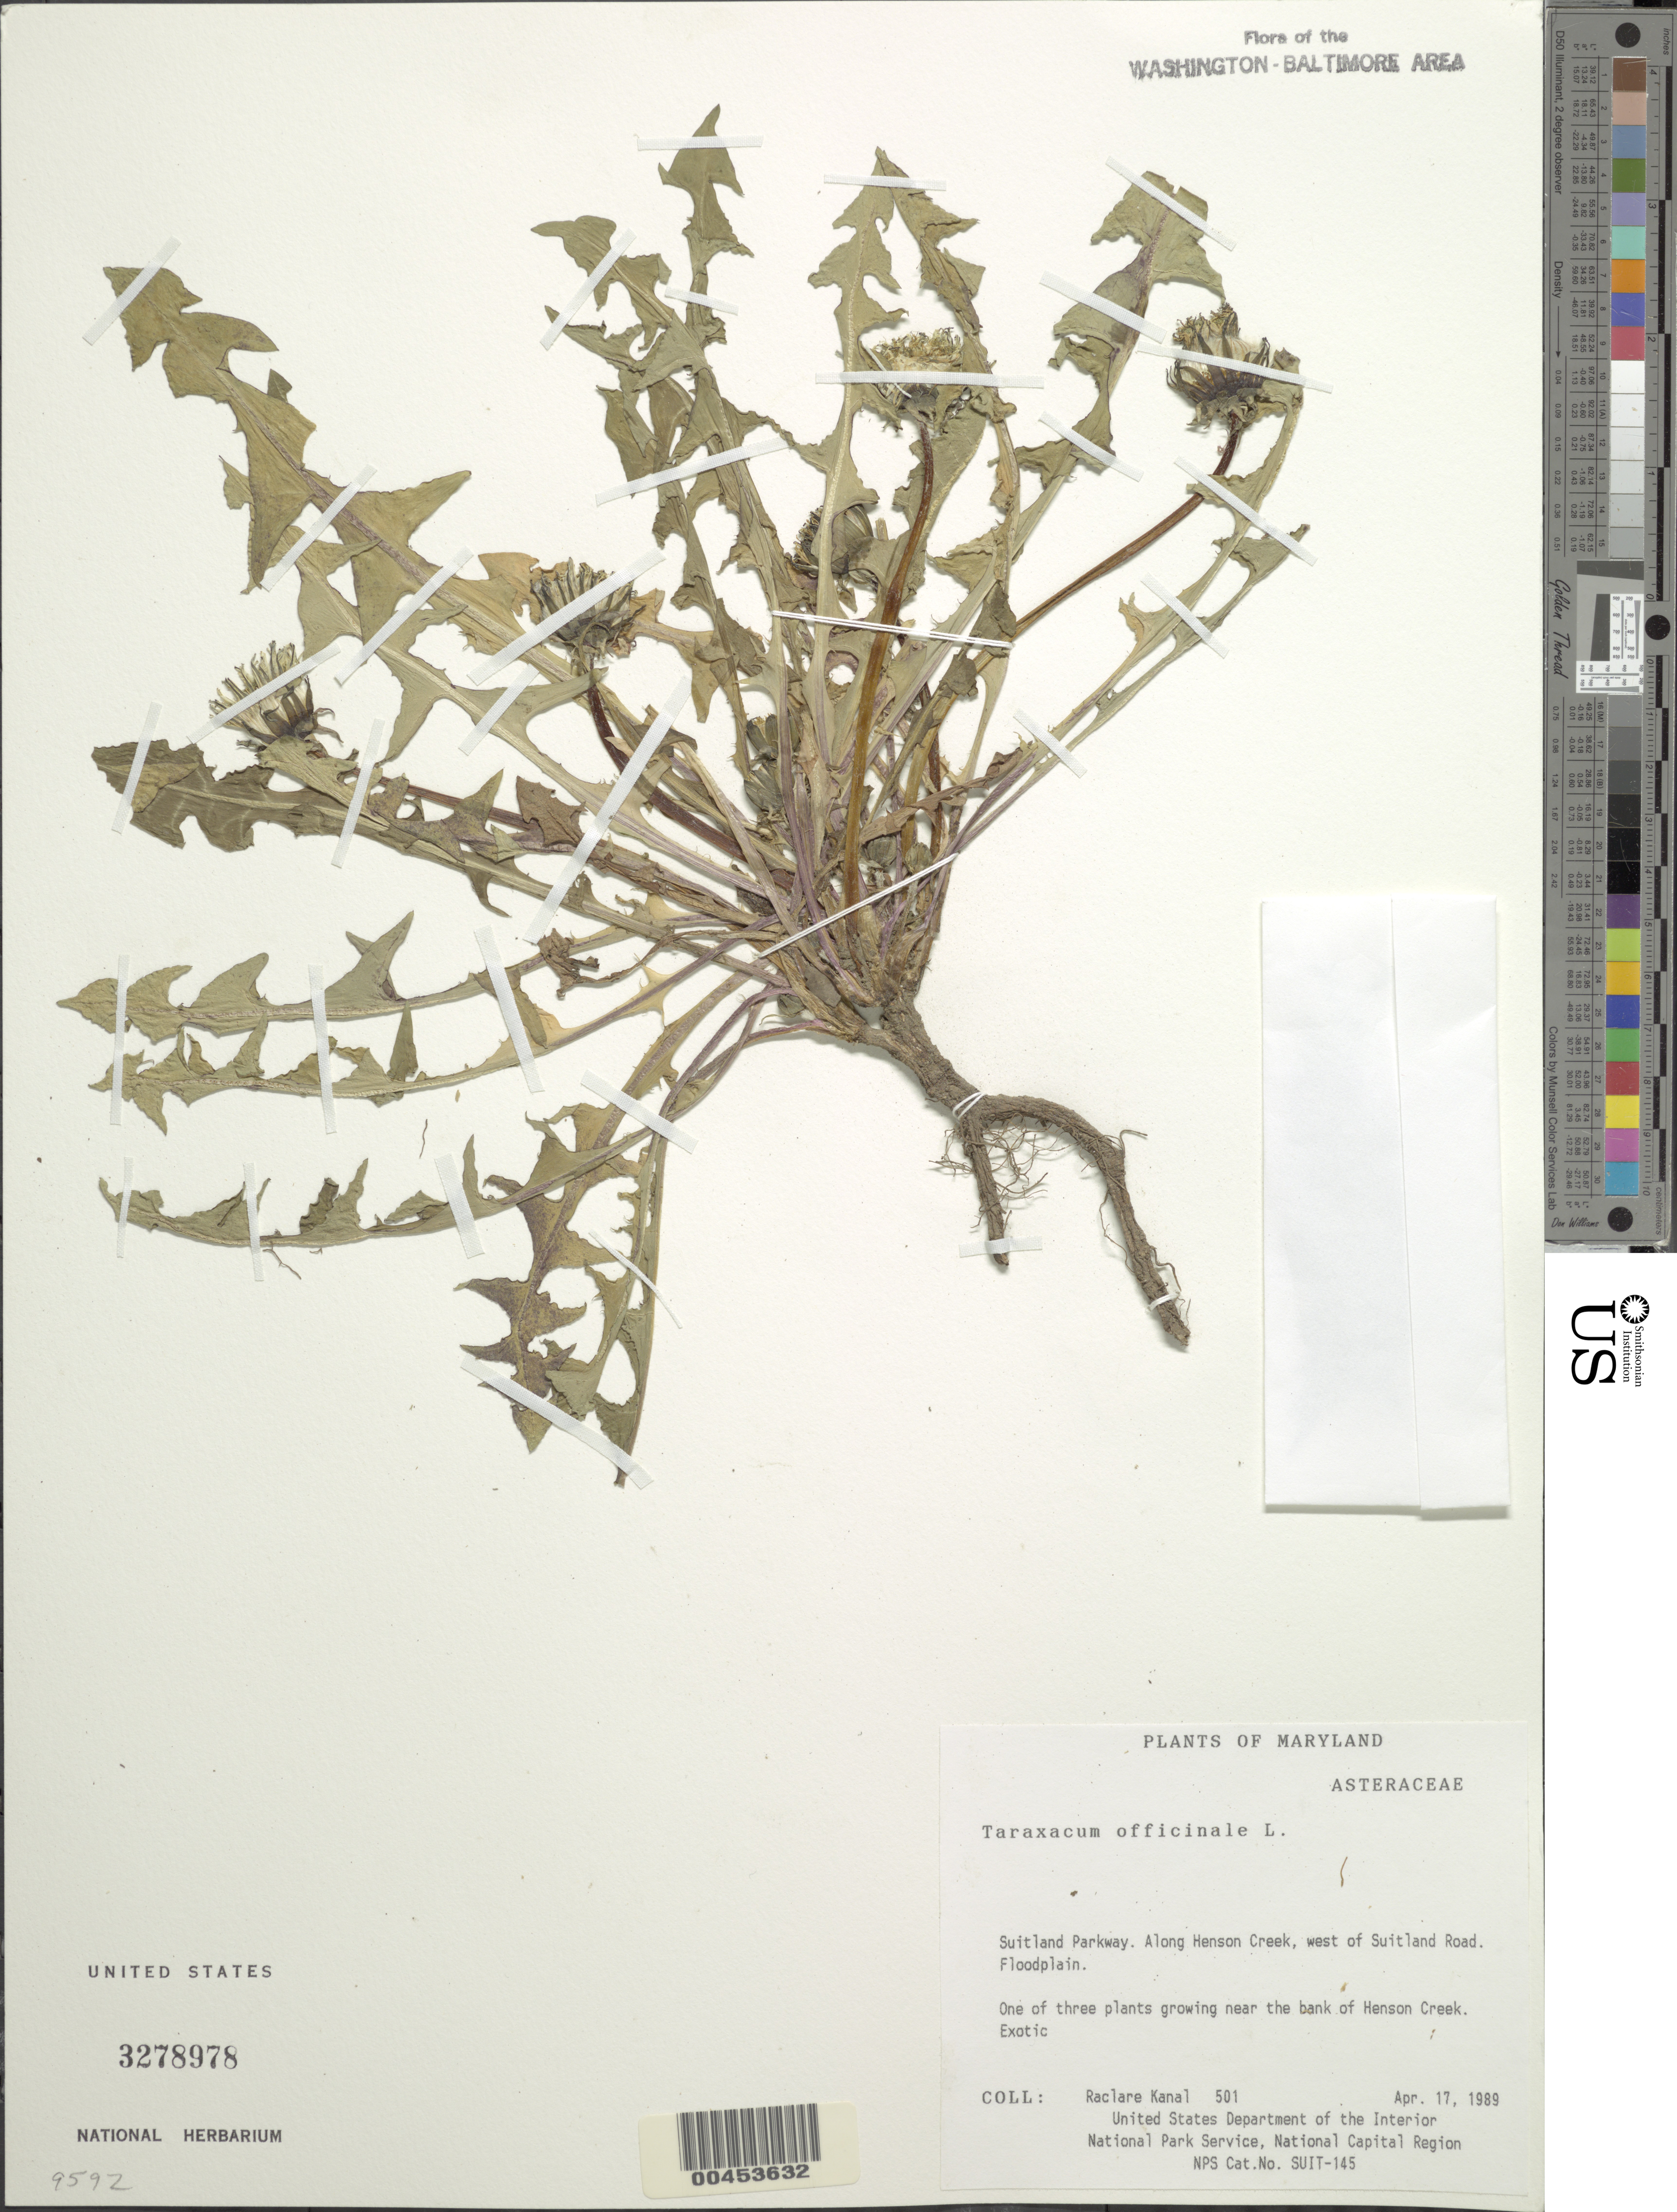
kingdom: Plantae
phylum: Tracheophyta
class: Magnoliopsida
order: Asterales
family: Asteraceae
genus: Taraxacum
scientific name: Taraxacum officinale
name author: G.H. Weber ex F.H. Wigg.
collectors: R. Kanal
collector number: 501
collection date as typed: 17 Apr 1989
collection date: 1989-04-17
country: United States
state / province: Maryland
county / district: Prince George's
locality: Suitland Parkway, along Henson Creek, W of Suitland Road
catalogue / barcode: US 3278978